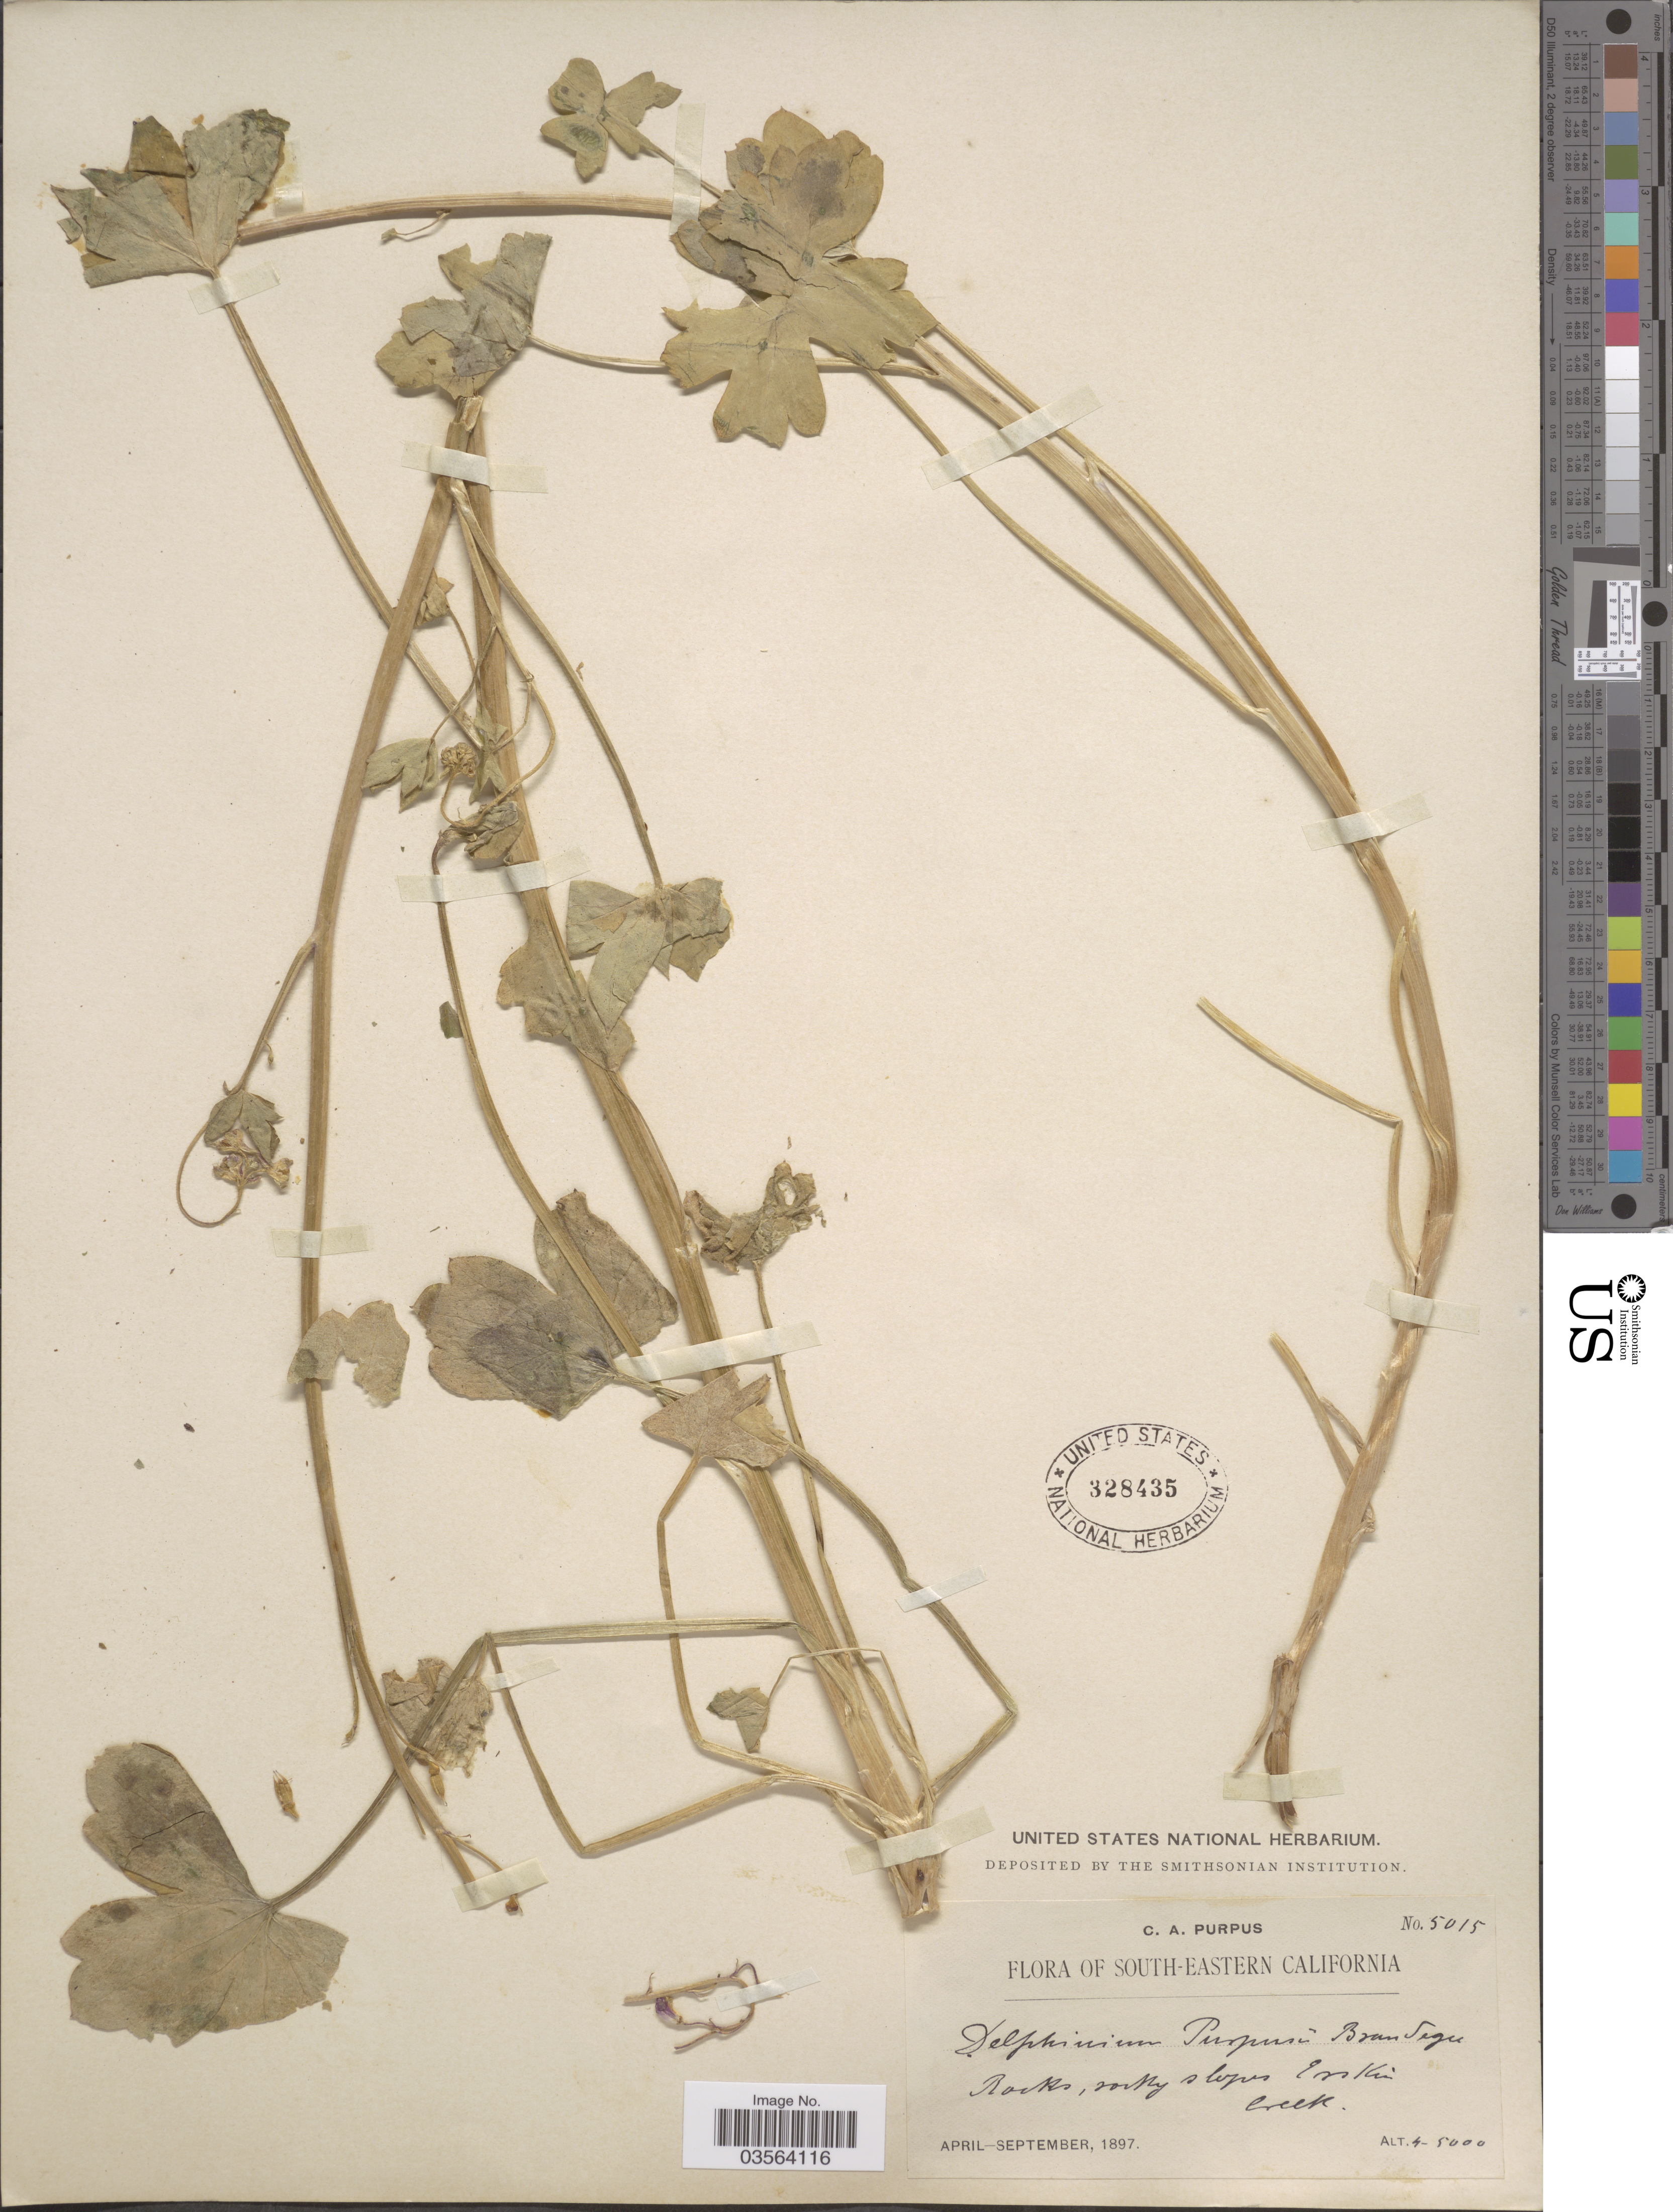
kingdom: Plantae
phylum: Tracheophyta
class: Magnoliopsida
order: Ranunculales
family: Ranunculaceae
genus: Delphinium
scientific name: Delphinium purpusii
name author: Brandegee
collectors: C. A. Purpus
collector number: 5015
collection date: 1897-04/1897-09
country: United States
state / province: California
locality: South-eastern California. Rocks, rocky slopes Erskine Creek.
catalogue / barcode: US 328435